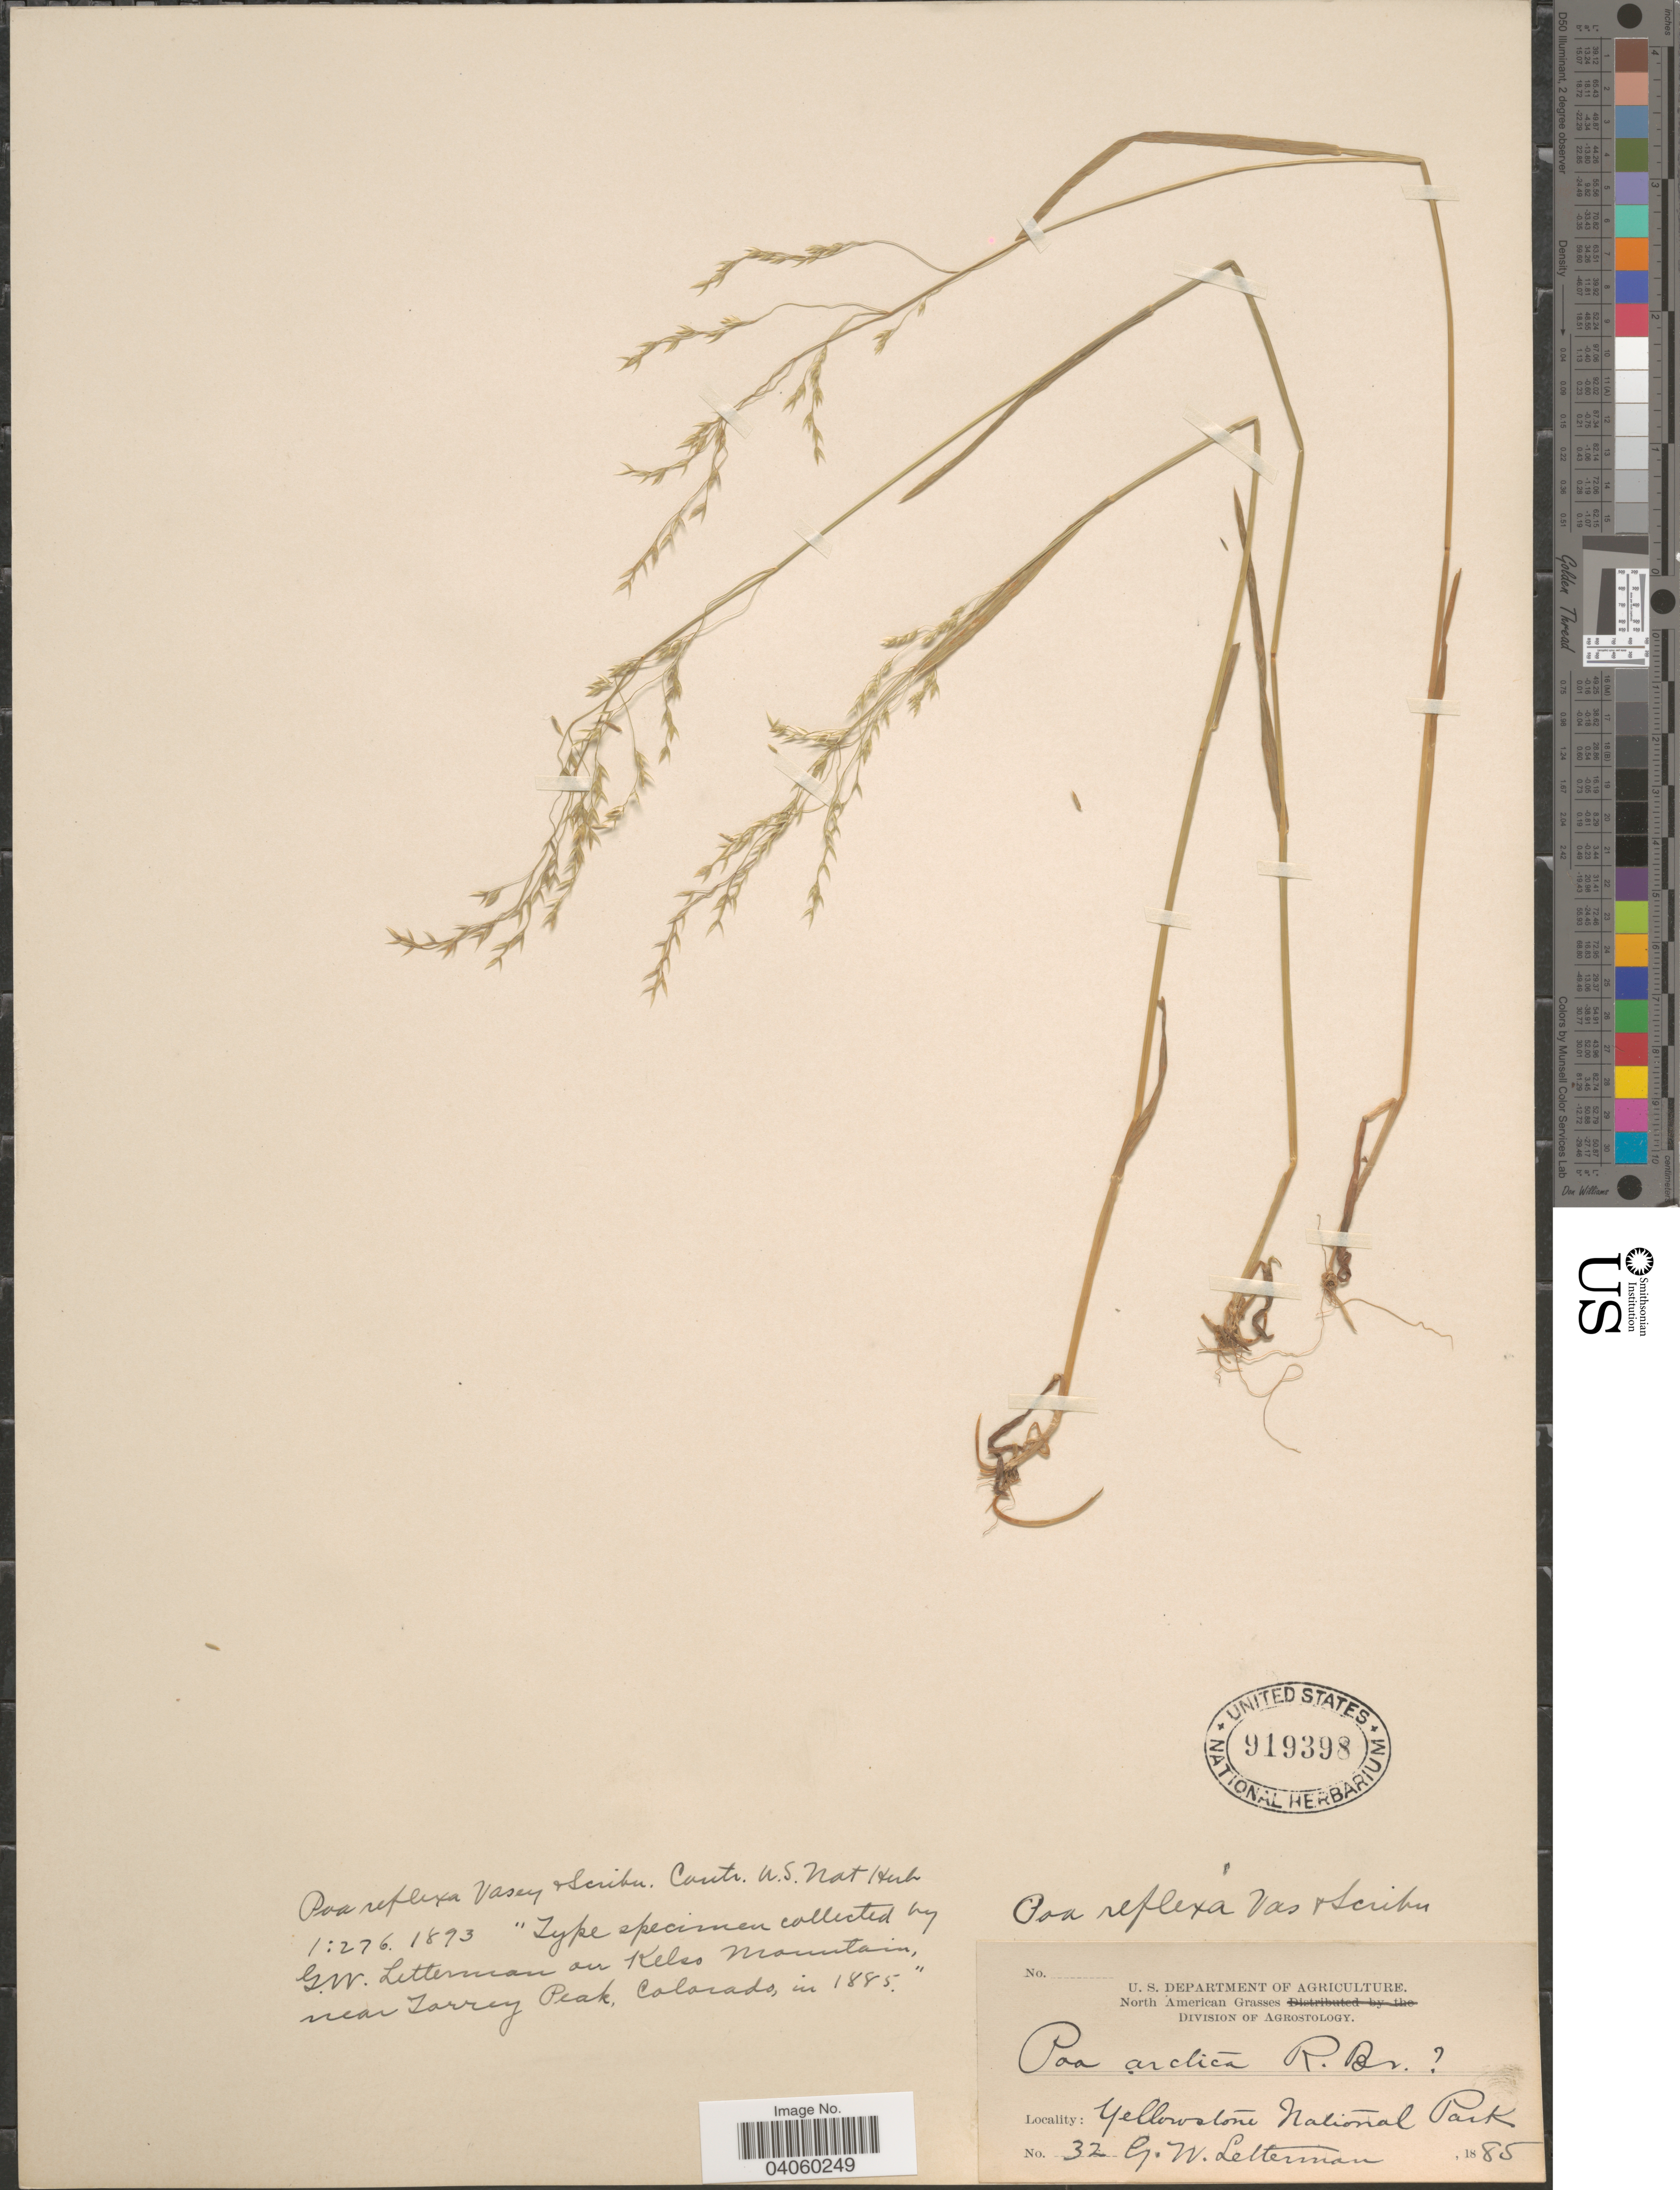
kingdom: Plantae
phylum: Tracheophyta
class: Liliopsida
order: Poales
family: Poaceae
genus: Poa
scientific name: Poa leptocoma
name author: Trin.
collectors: G. W. Letterman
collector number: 32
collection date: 1885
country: United States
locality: Yellowstone National Park.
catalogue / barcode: US 919398